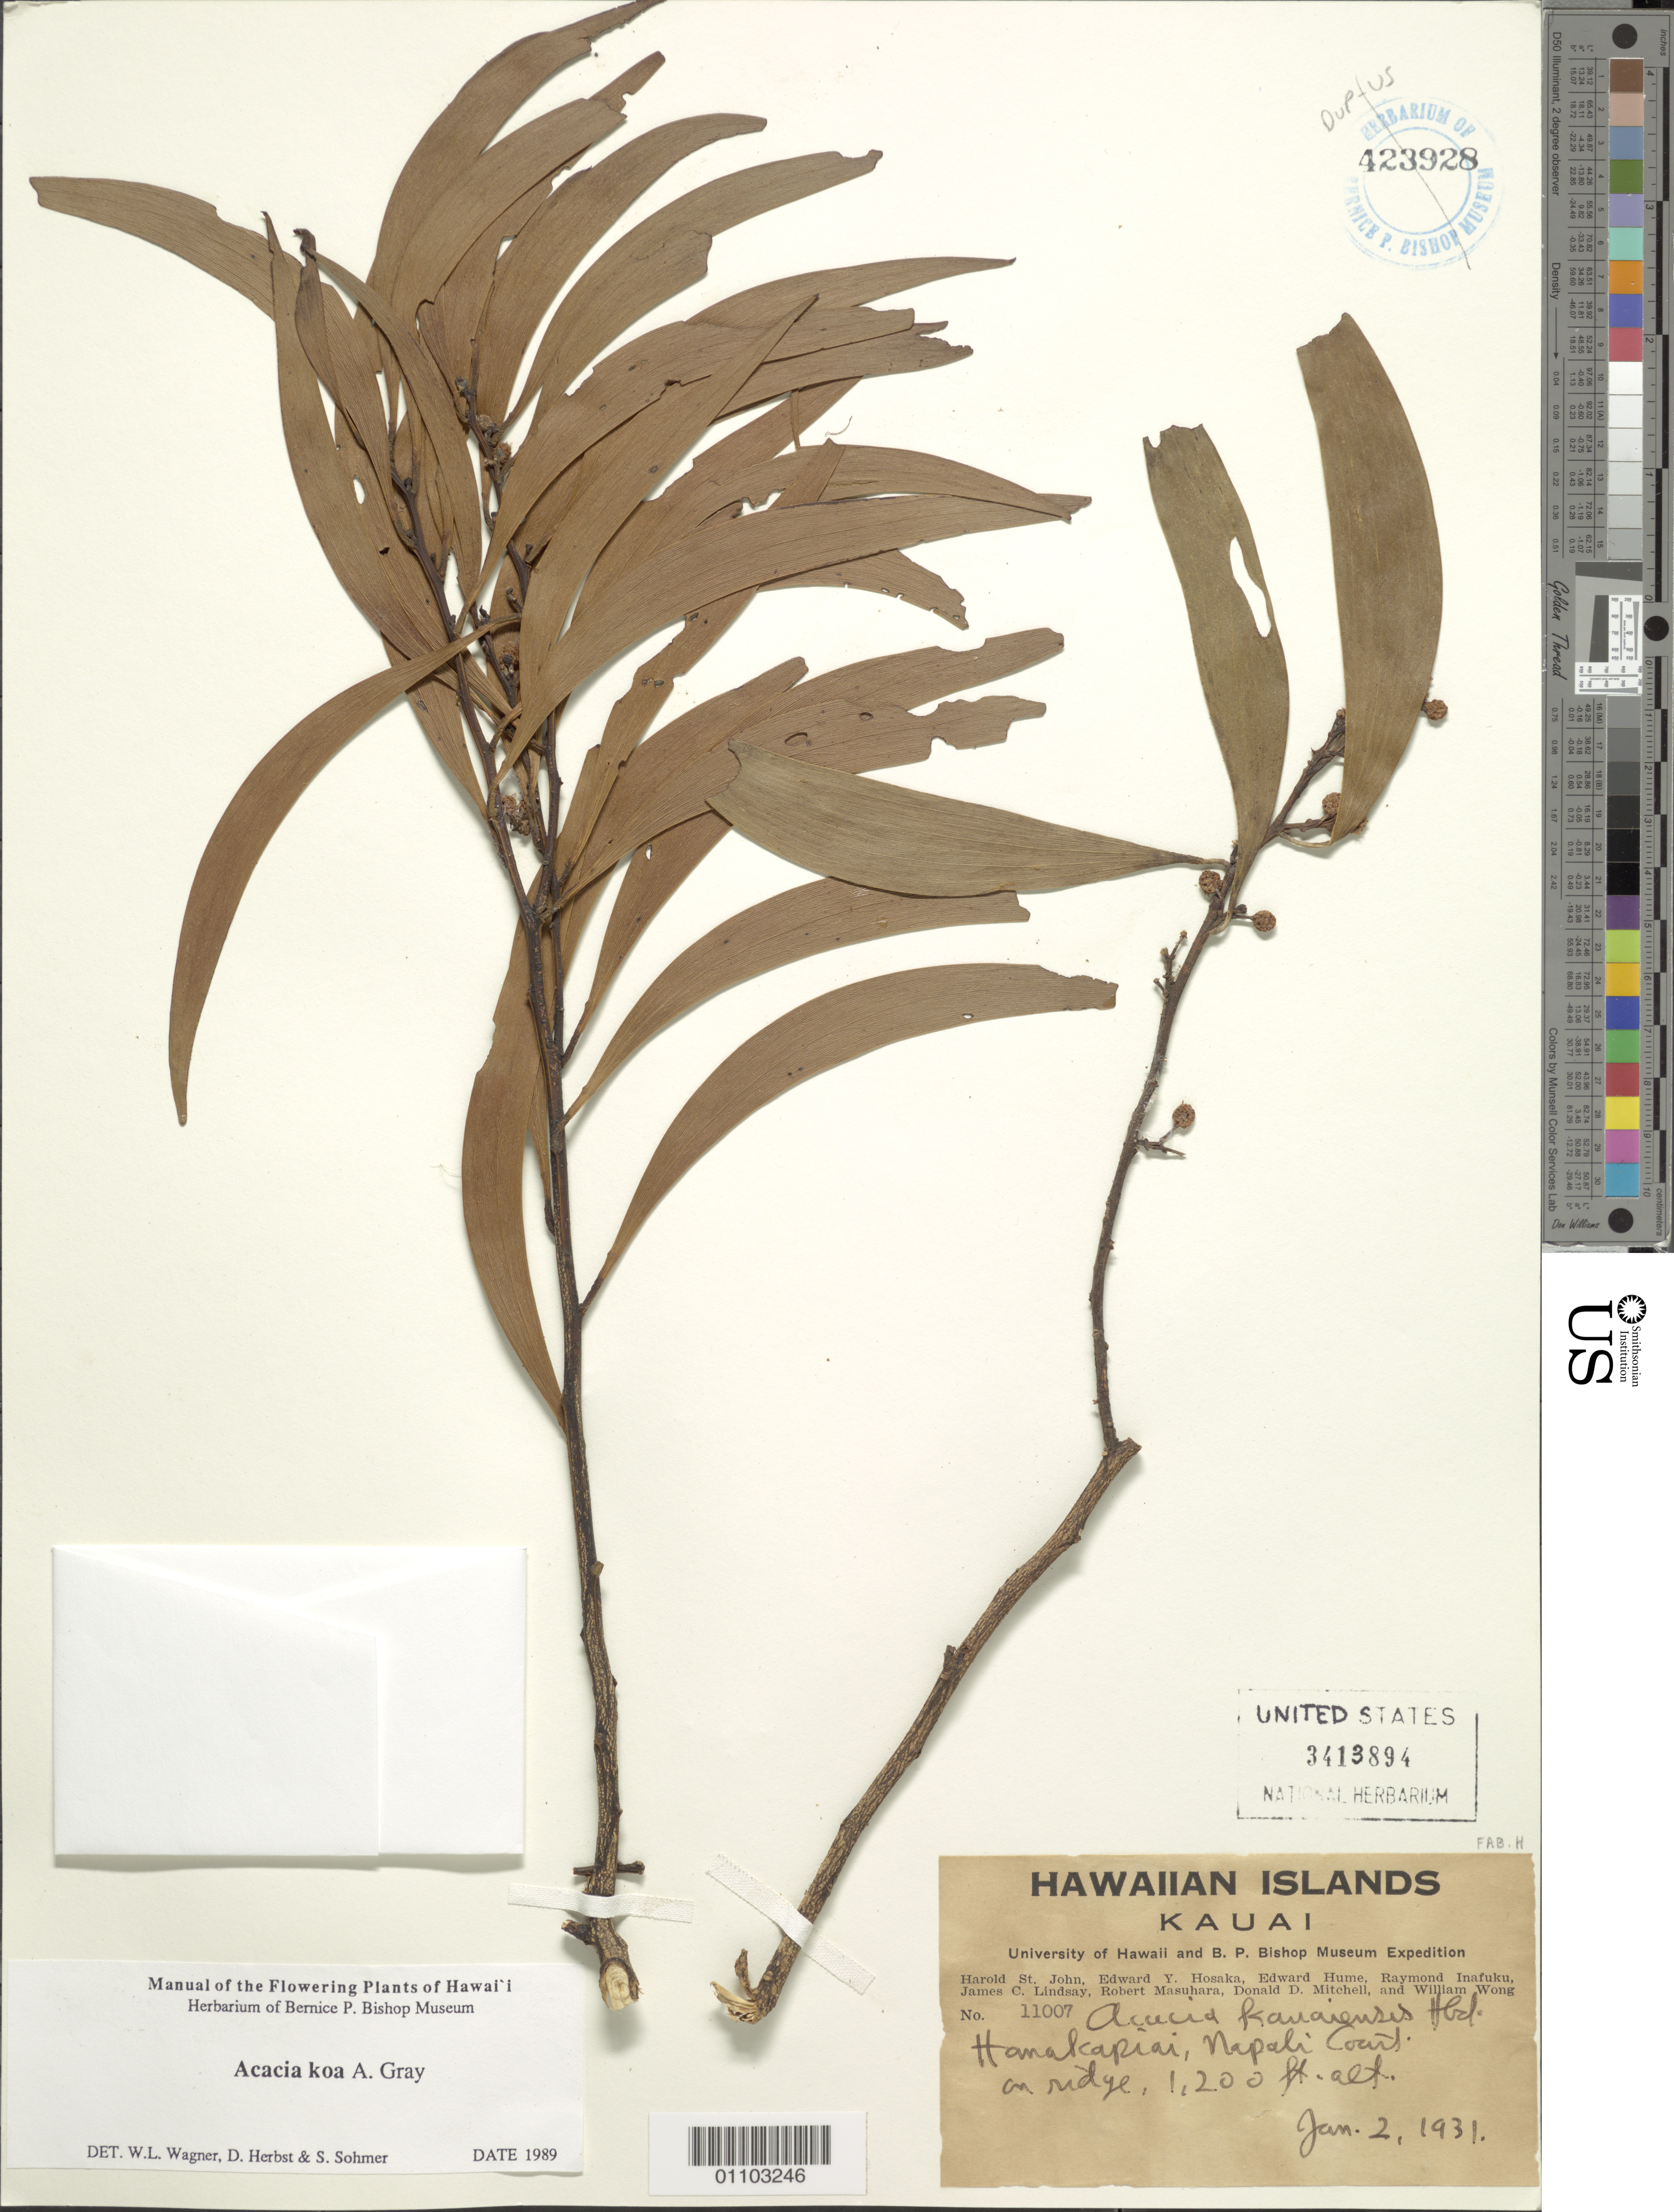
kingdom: Plantae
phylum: Tracheophyta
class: Magnoliopsida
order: Fabales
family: Fabaceae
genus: Acacia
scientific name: Acacia koa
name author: A. Gray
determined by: Wagner, W. L.; Herbst, D. R.; Sohmer, S. H.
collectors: H. St. John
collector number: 11007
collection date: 1931-01-02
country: United States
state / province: Hawaii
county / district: Kaui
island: Kaua'i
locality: Hanakapiai, Napali coast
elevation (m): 366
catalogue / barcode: US 3413894